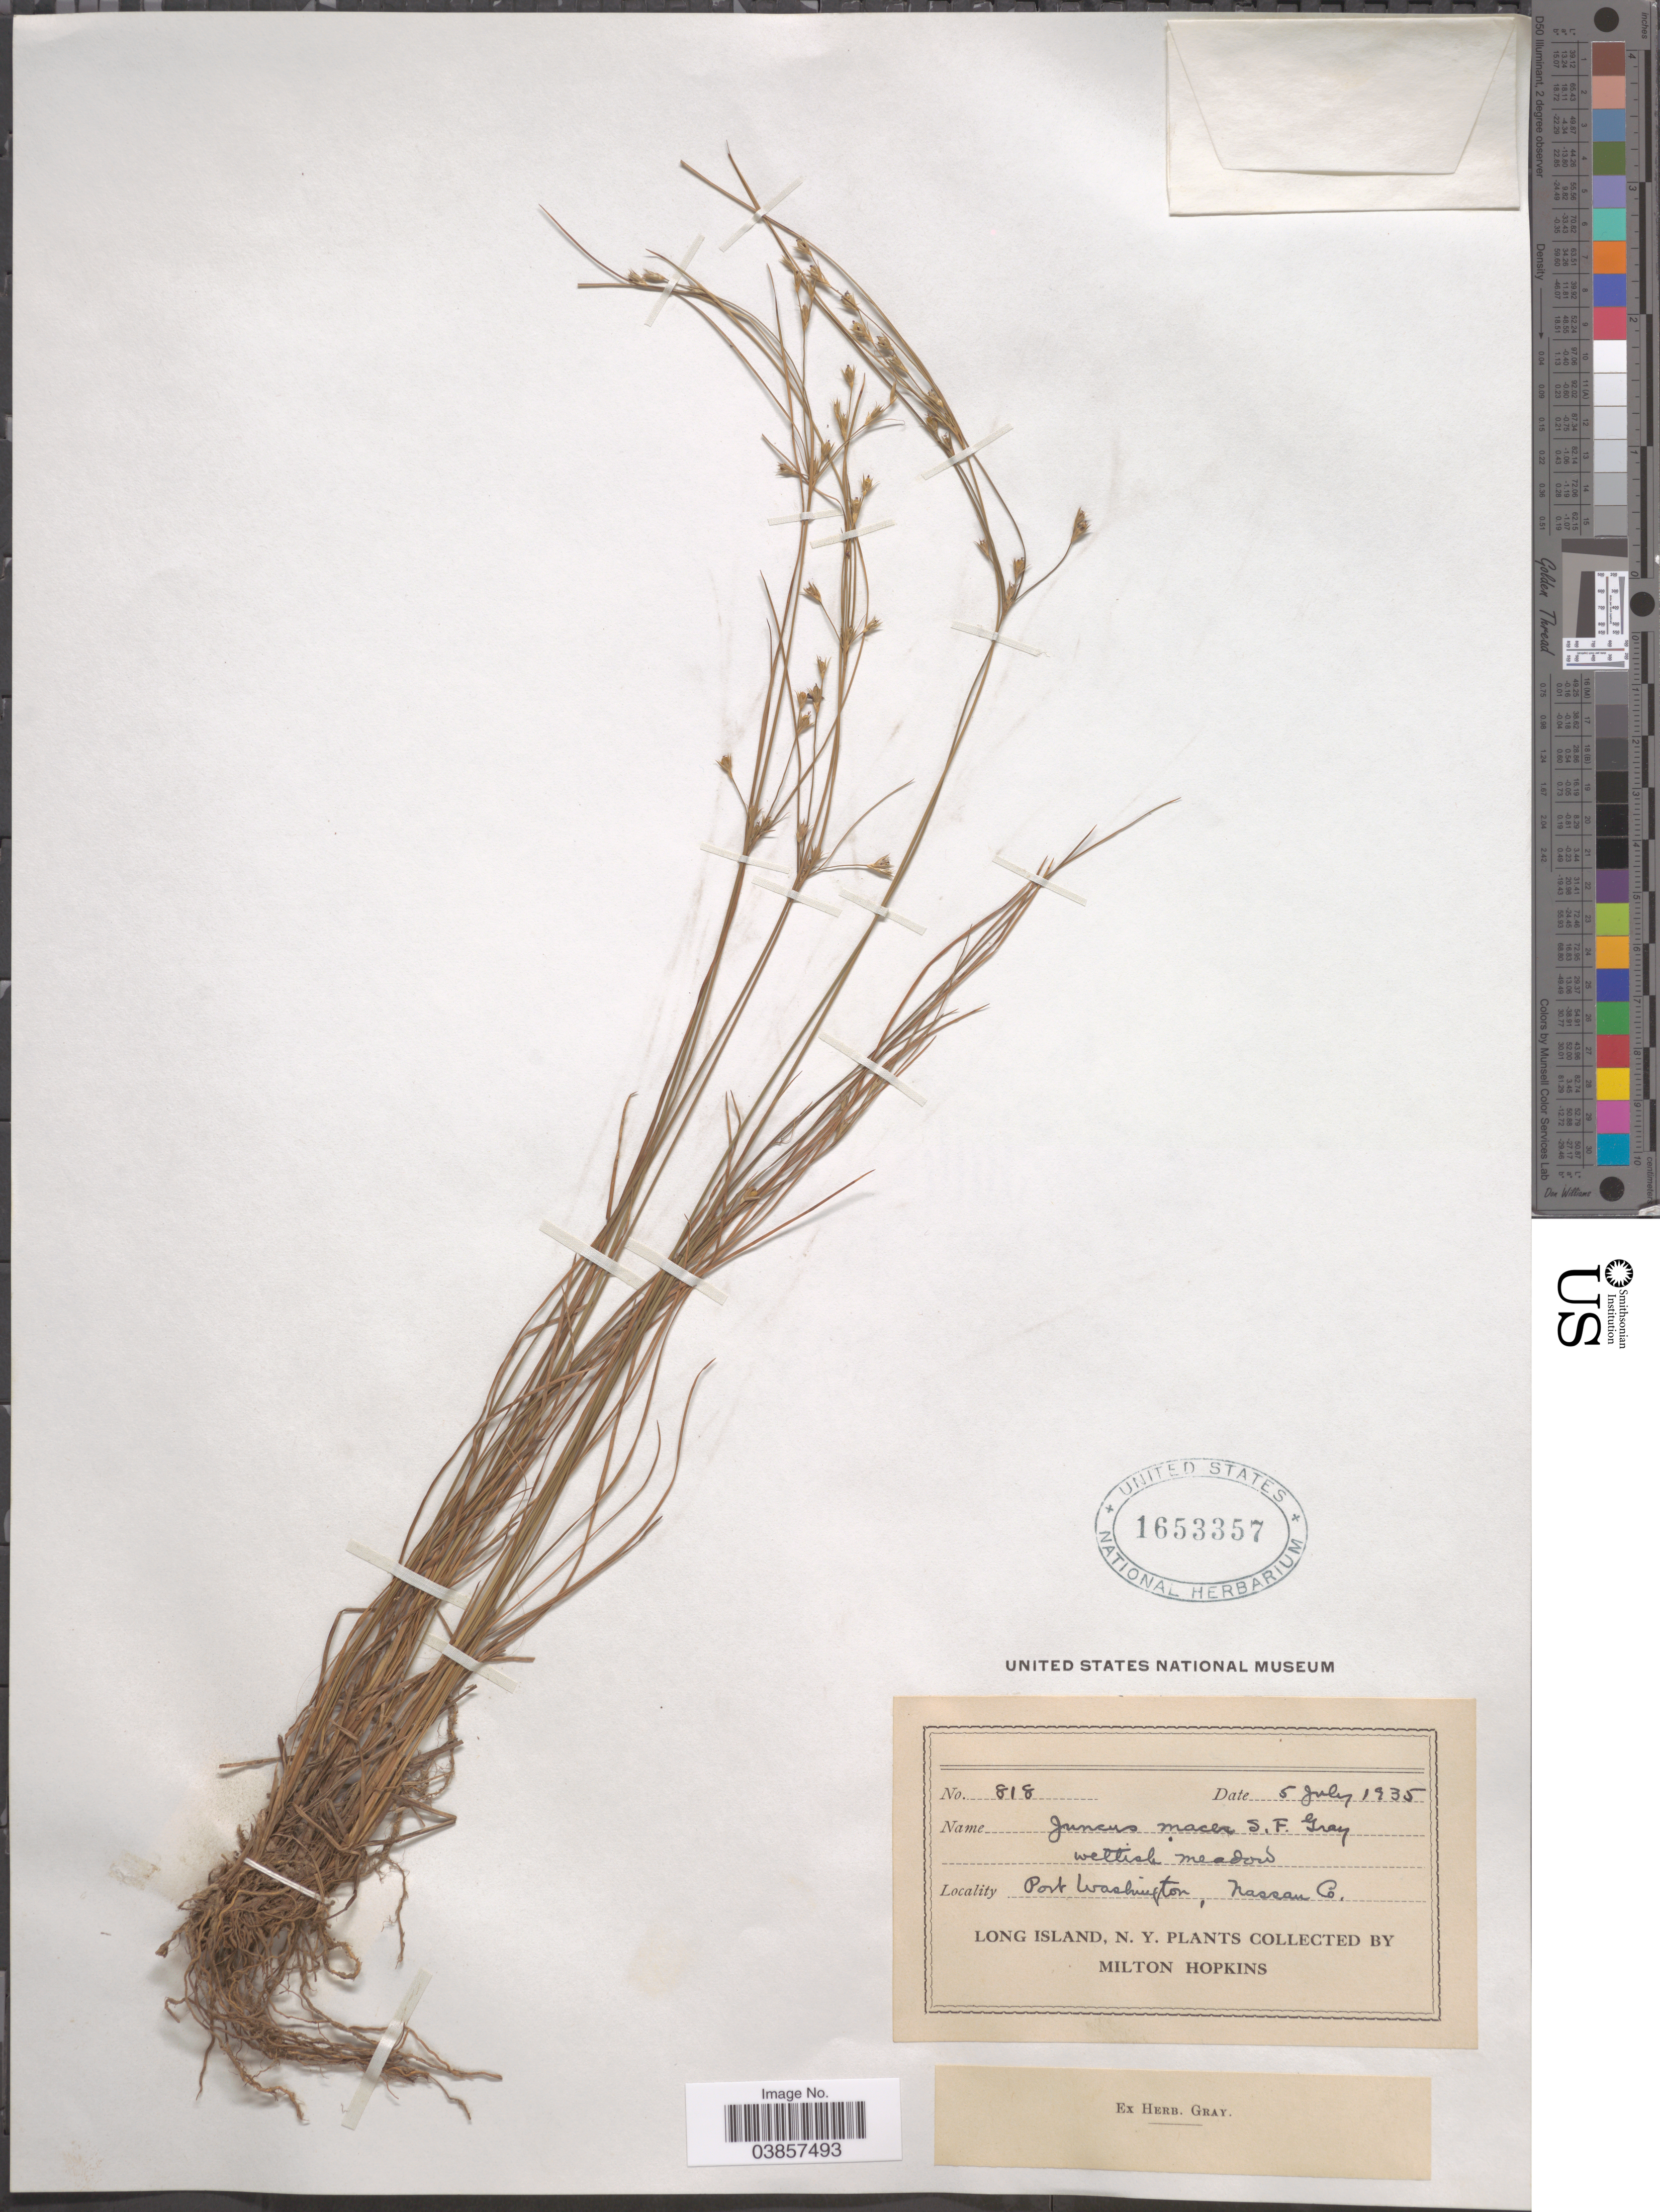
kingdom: Plantae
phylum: Tracheophyta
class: Liliopsida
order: Poales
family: Juncaceae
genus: Juncus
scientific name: Juncus tenuis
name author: Willd.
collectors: M. Hopkins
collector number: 818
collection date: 1935-07-05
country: United States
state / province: New York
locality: Port Washington, Nassau Co. Long Island.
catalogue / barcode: US 1653357